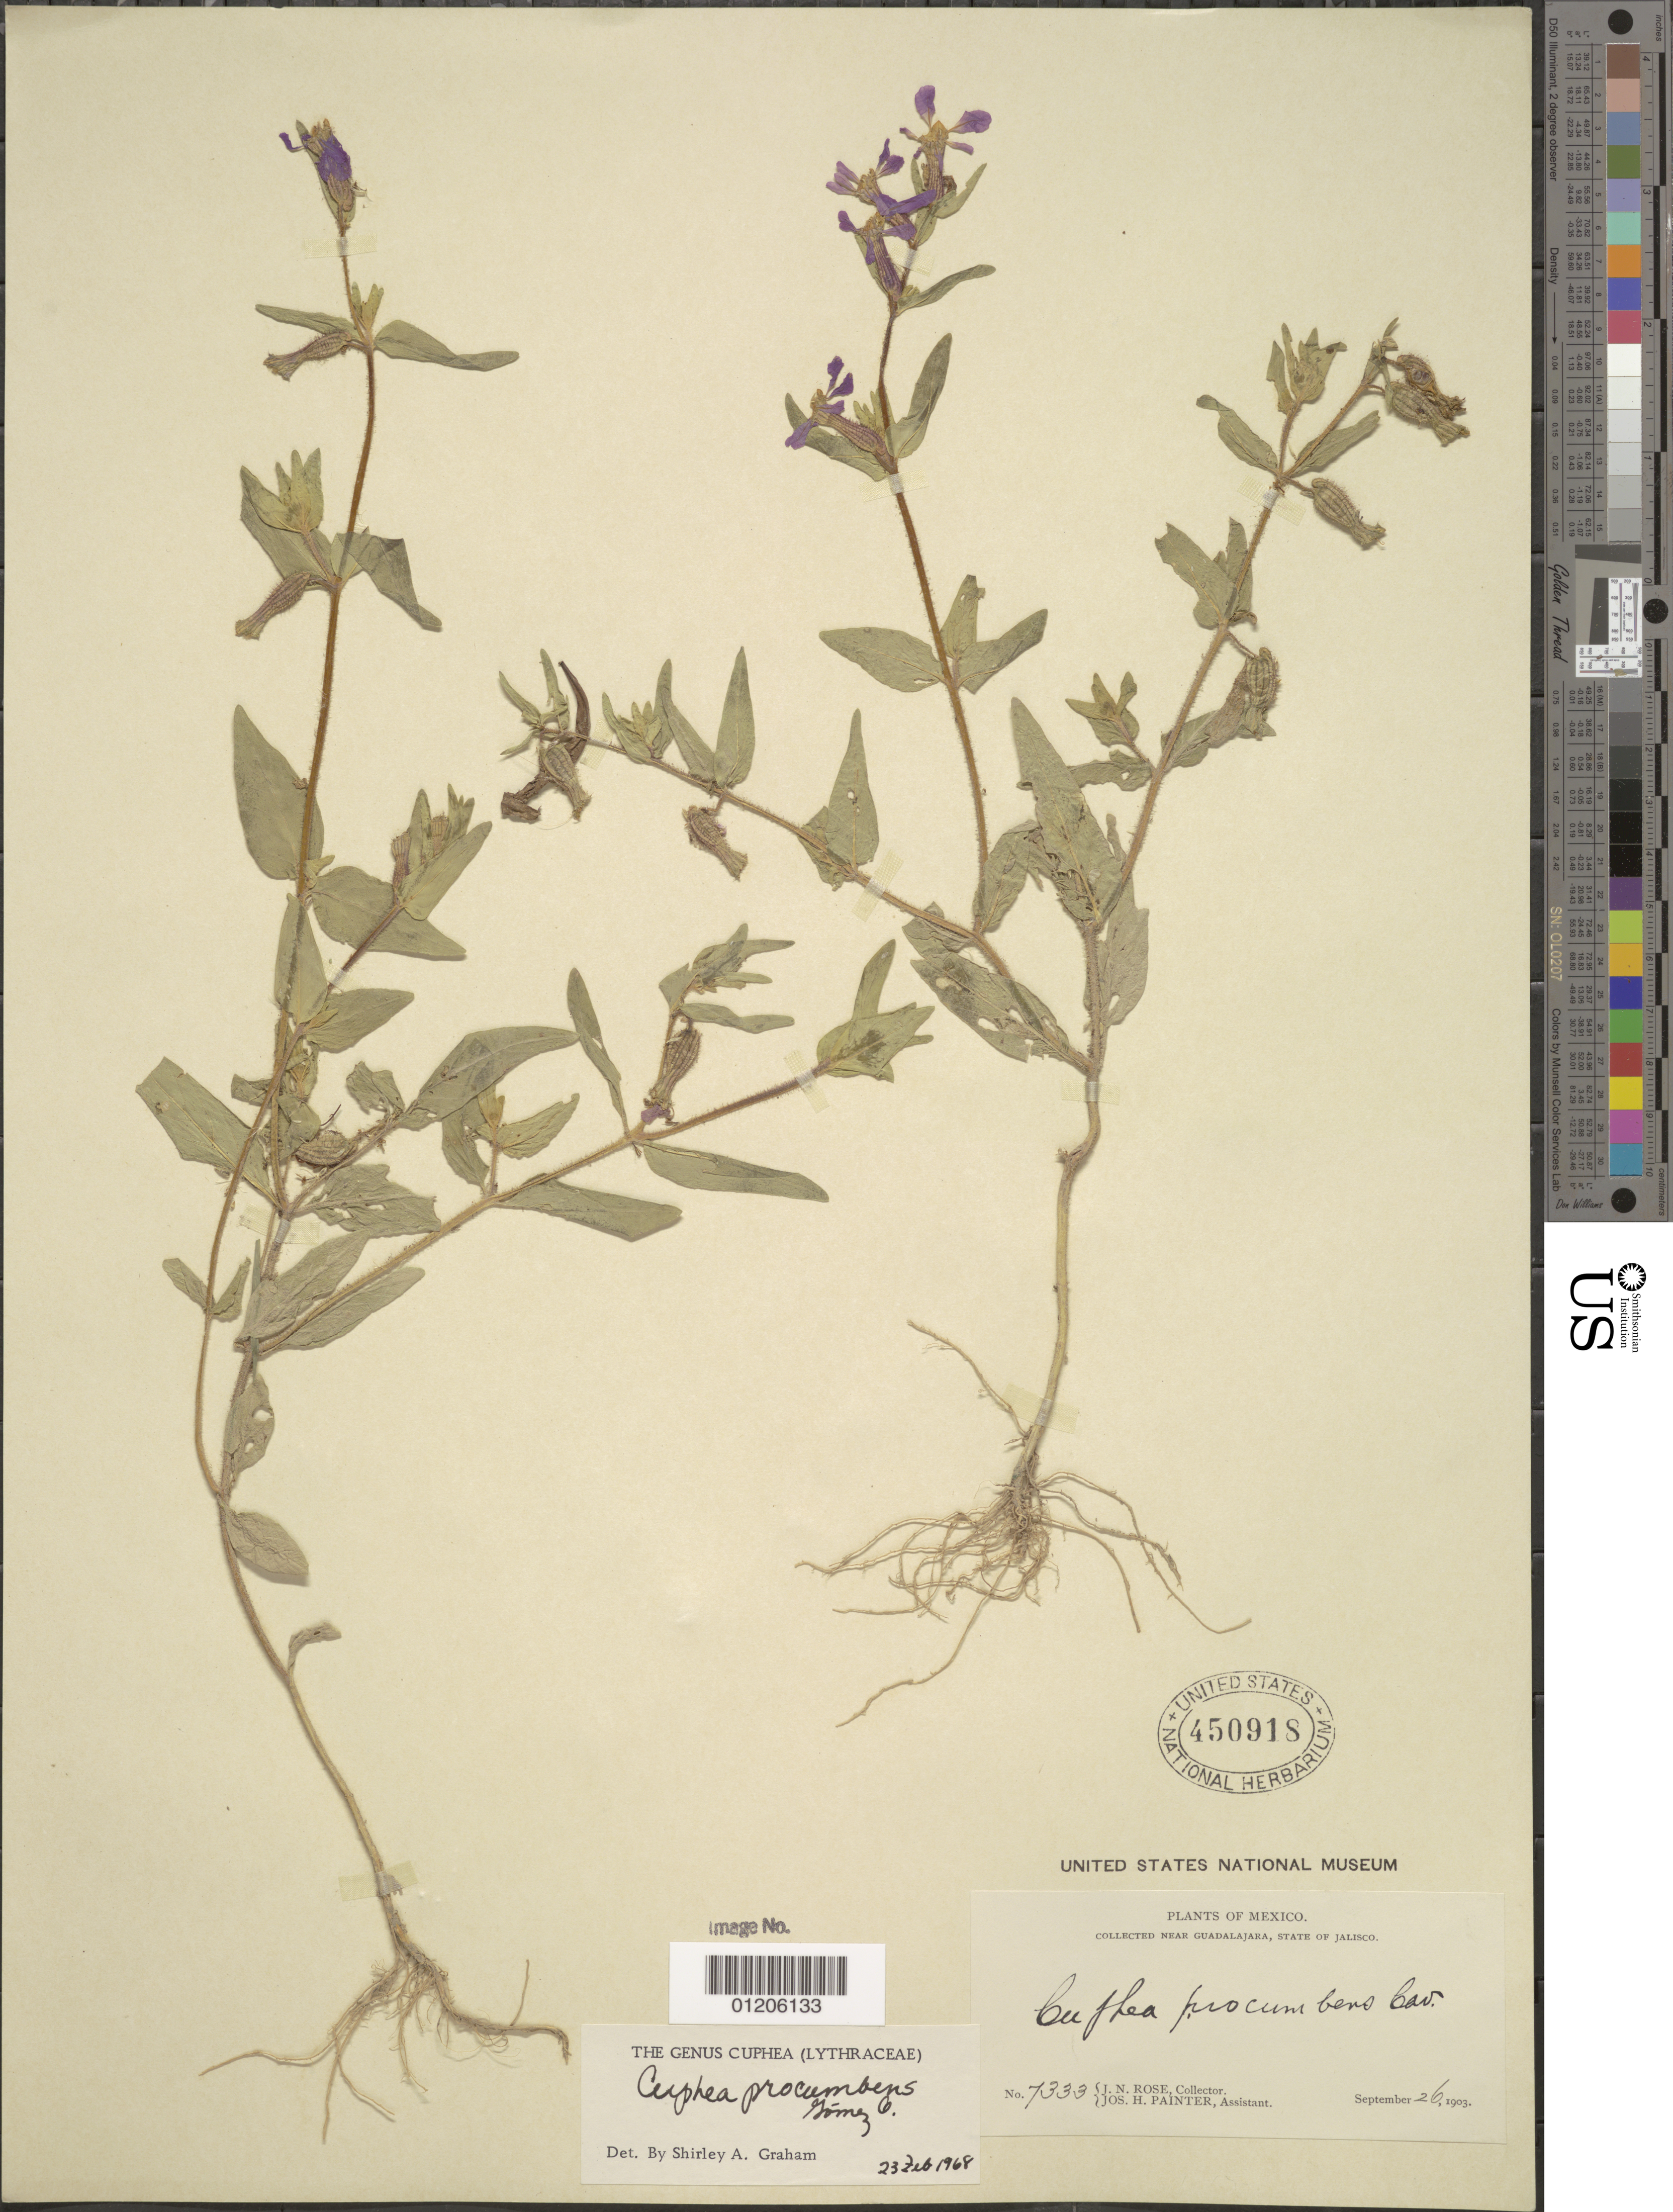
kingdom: Plantae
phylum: Tracheophyta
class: Magnoliopsida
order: Myrtales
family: Lythraceae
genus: Cuphea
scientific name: Cuphea procumbens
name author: L.D. Gómez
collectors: J. N. Rose & J. H. Painter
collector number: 7333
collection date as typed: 26 Sep 1903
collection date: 1903-09-26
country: Mexico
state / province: Jalisco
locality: Near Guadalajara, State of Jalisco.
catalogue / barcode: US 450918